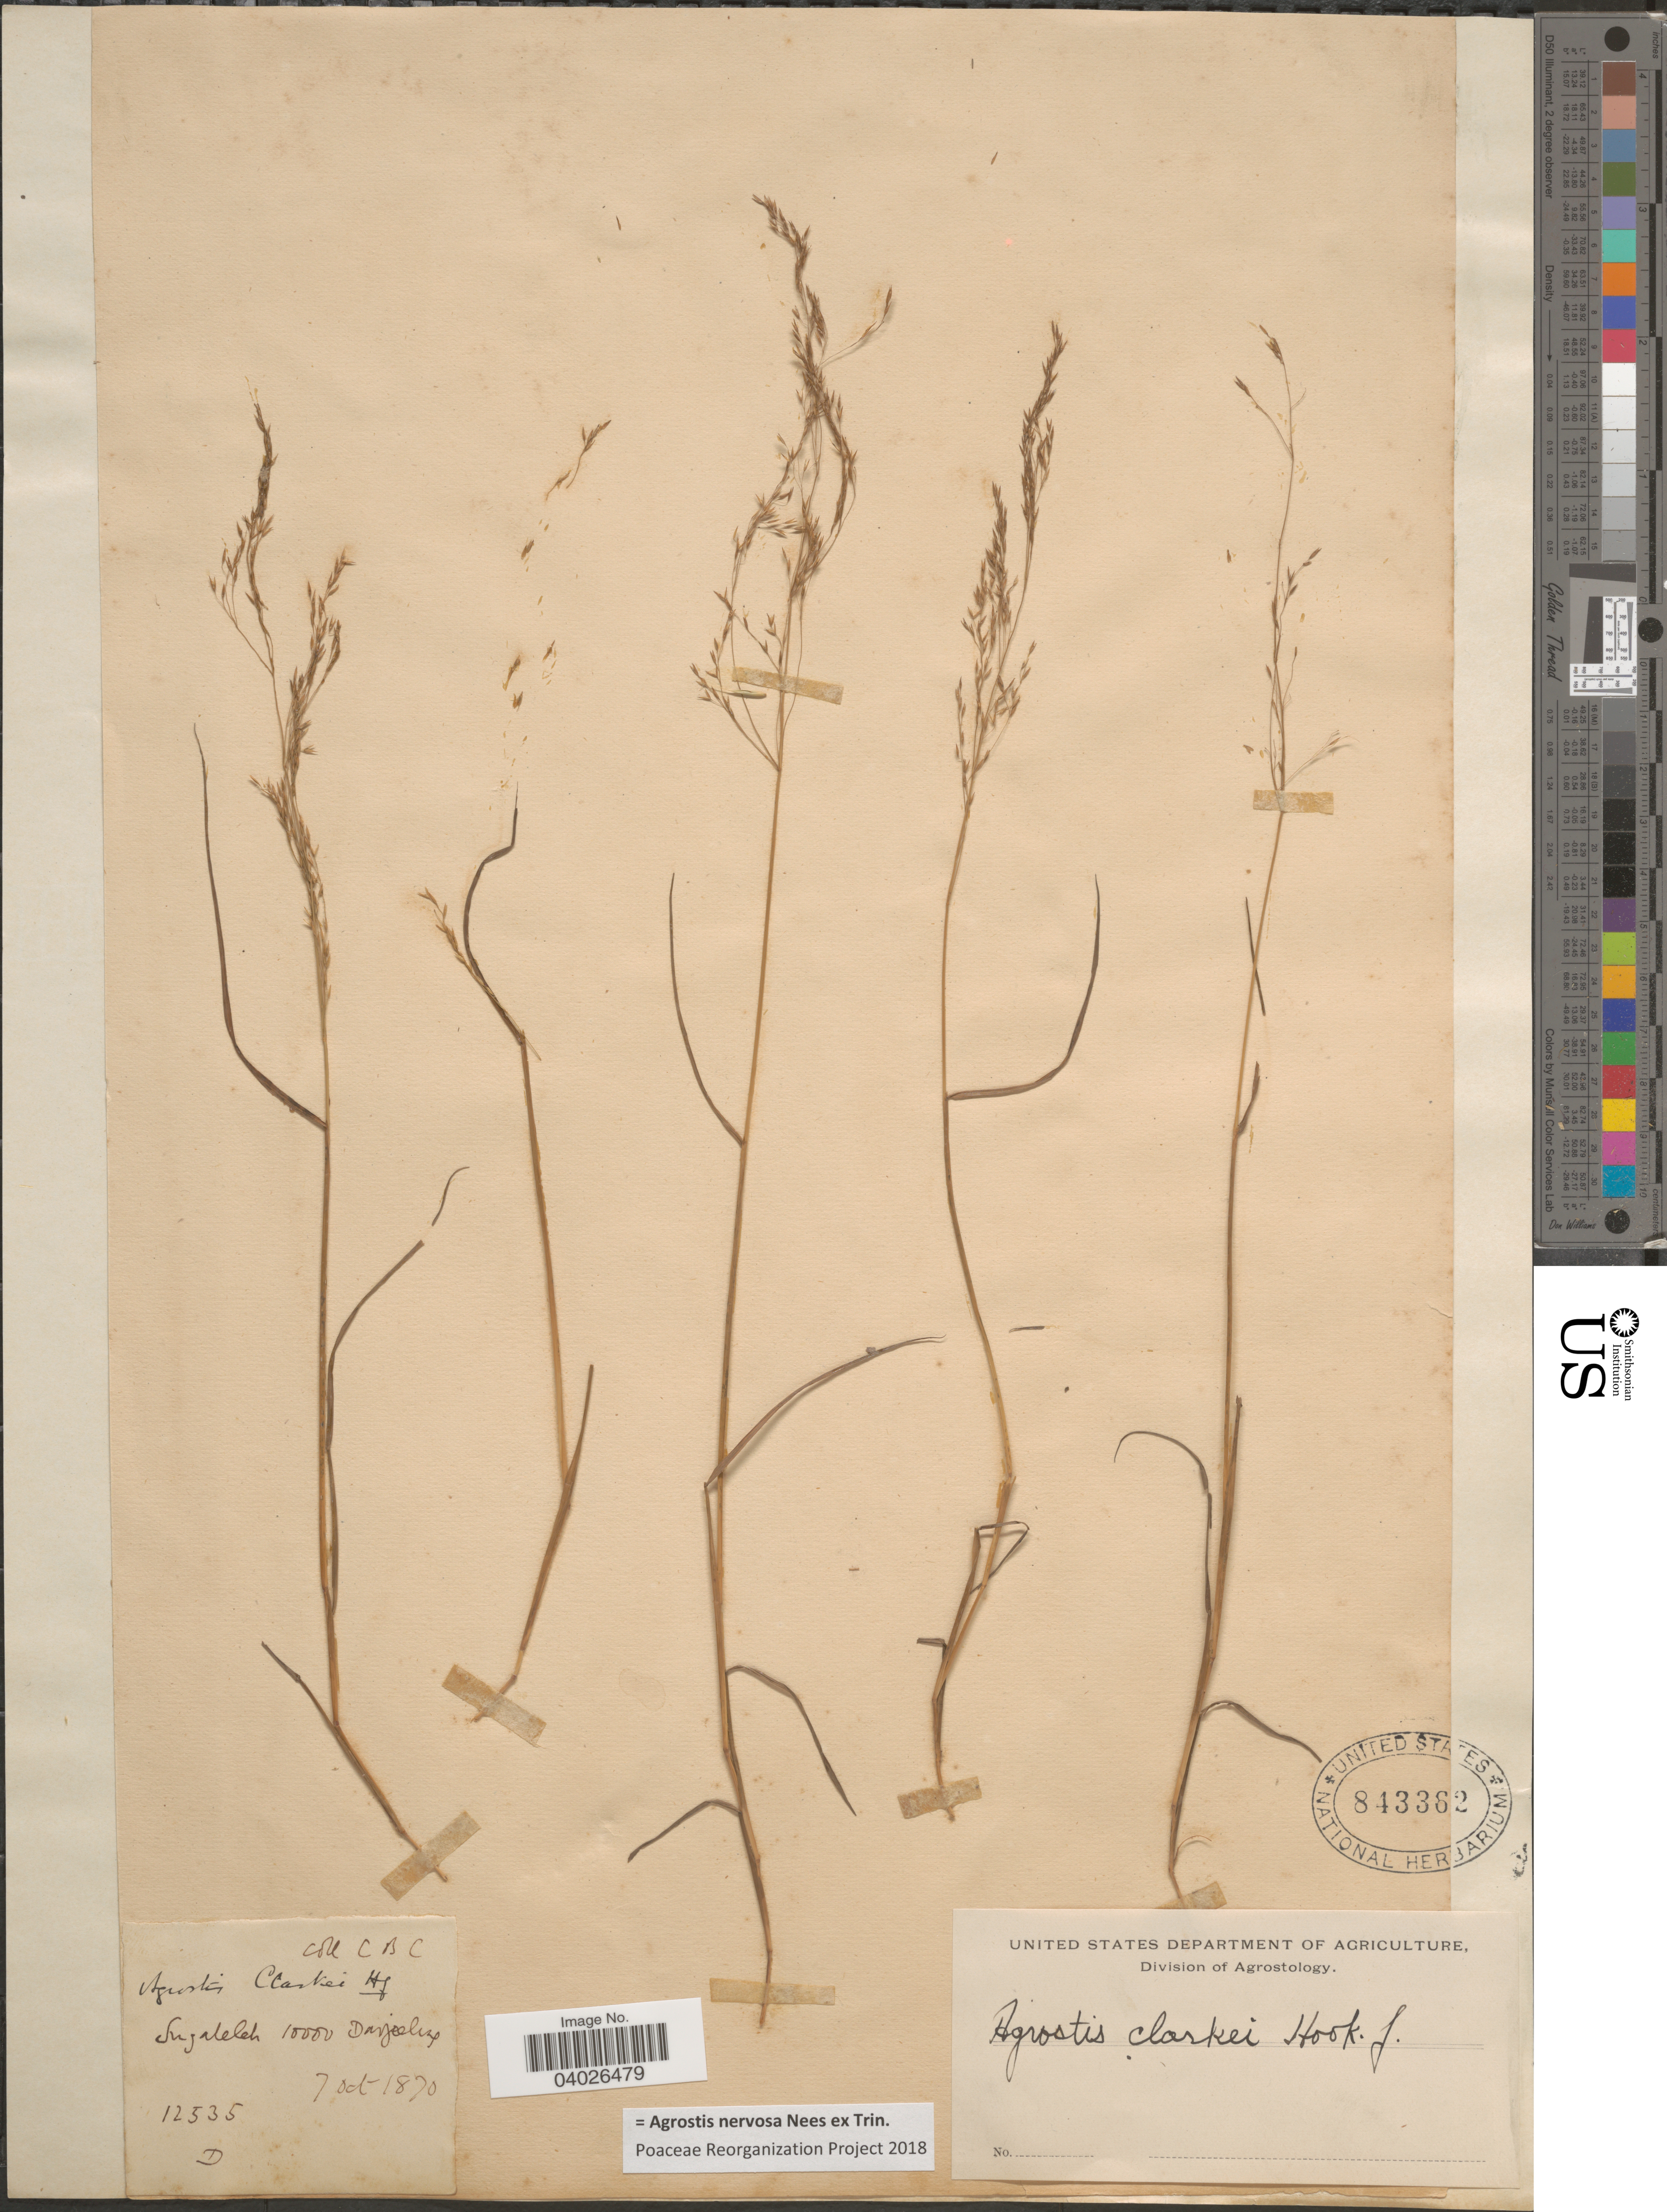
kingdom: Plantae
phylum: Tracheophyta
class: Liliopsida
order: Poales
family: Poaceae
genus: Agrostis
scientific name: Agrostis nervosa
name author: Nees ex Trin.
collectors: C. B. C.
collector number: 12535 D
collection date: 1870-10-07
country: India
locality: Sulgalale Darjeeling.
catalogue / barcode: US 843362